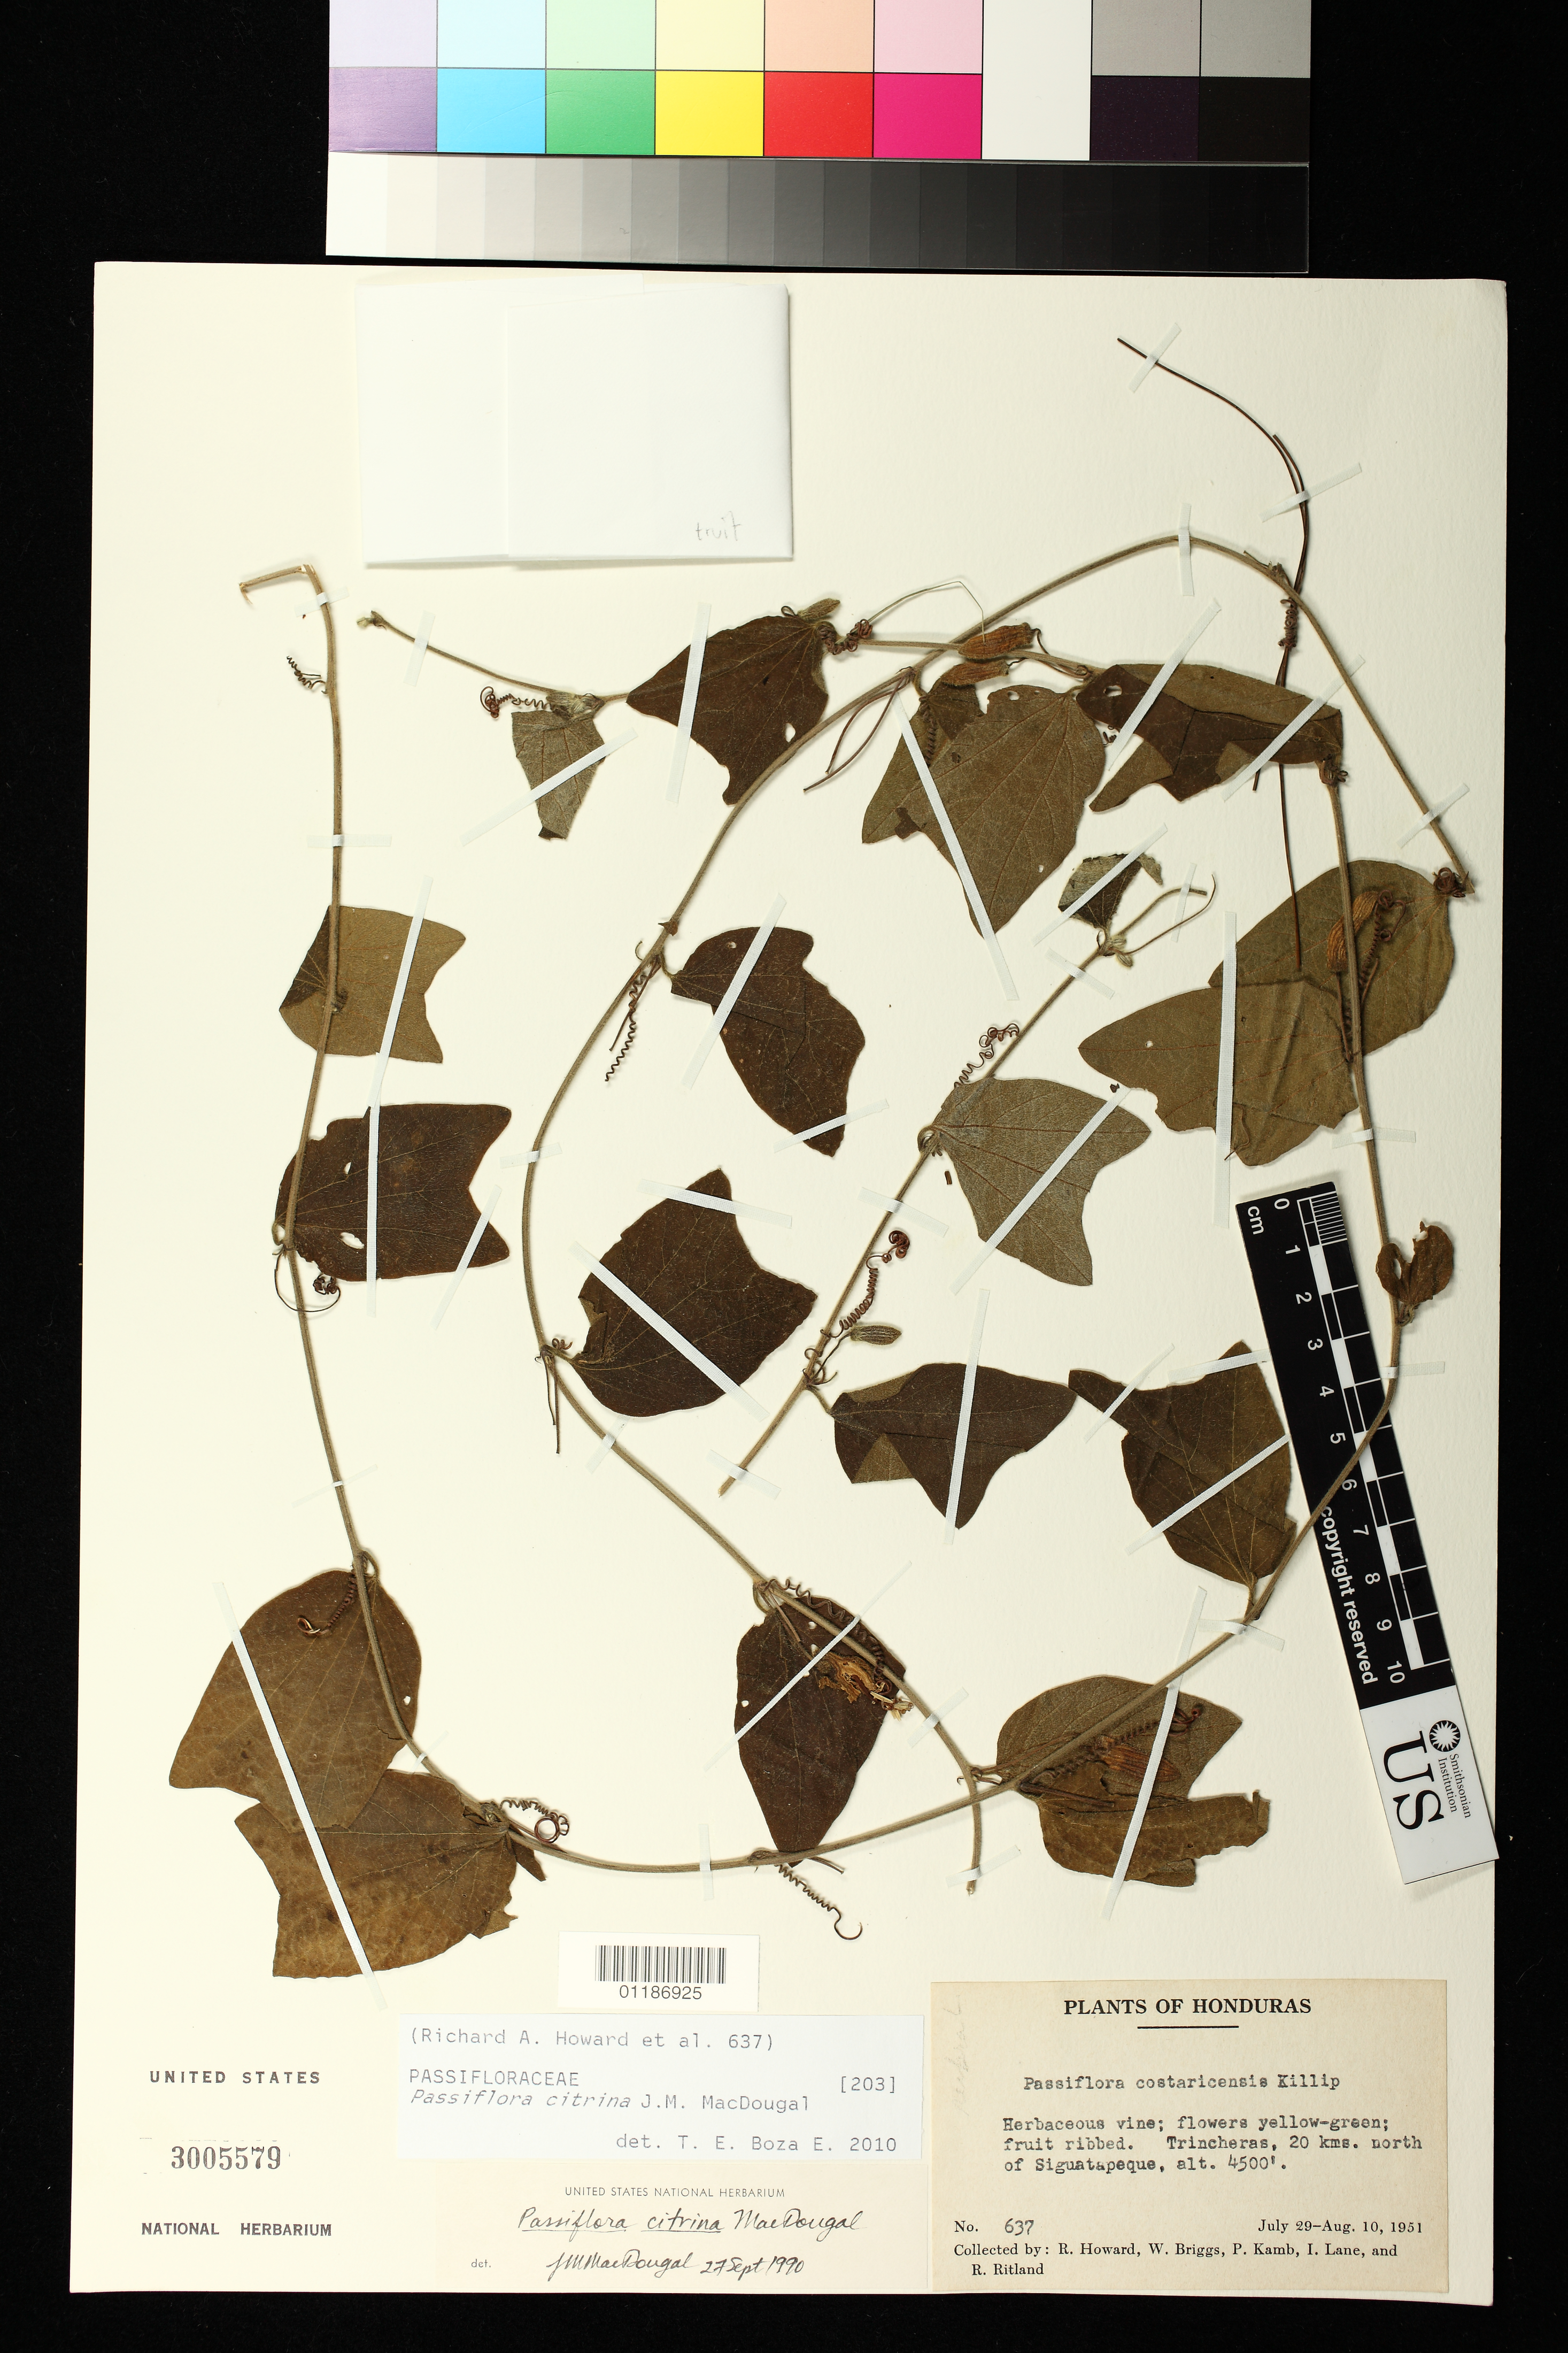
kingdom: Plantae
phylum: Tracheophyta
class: Magnoliopsida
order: Malpighiales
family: Passifloraceae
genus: Passiflora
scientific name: Passiflora citrina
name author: J.M. MacDougal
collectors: R. Howard, W. Briggs, P. Kamb & I. E. Lane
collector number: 637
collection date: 1951-07-29/1951-08-10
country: Honduras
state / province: Copán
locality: Trincheras, 20 kms N of Siguatapeque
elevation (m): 1372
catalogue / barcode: US 3005579